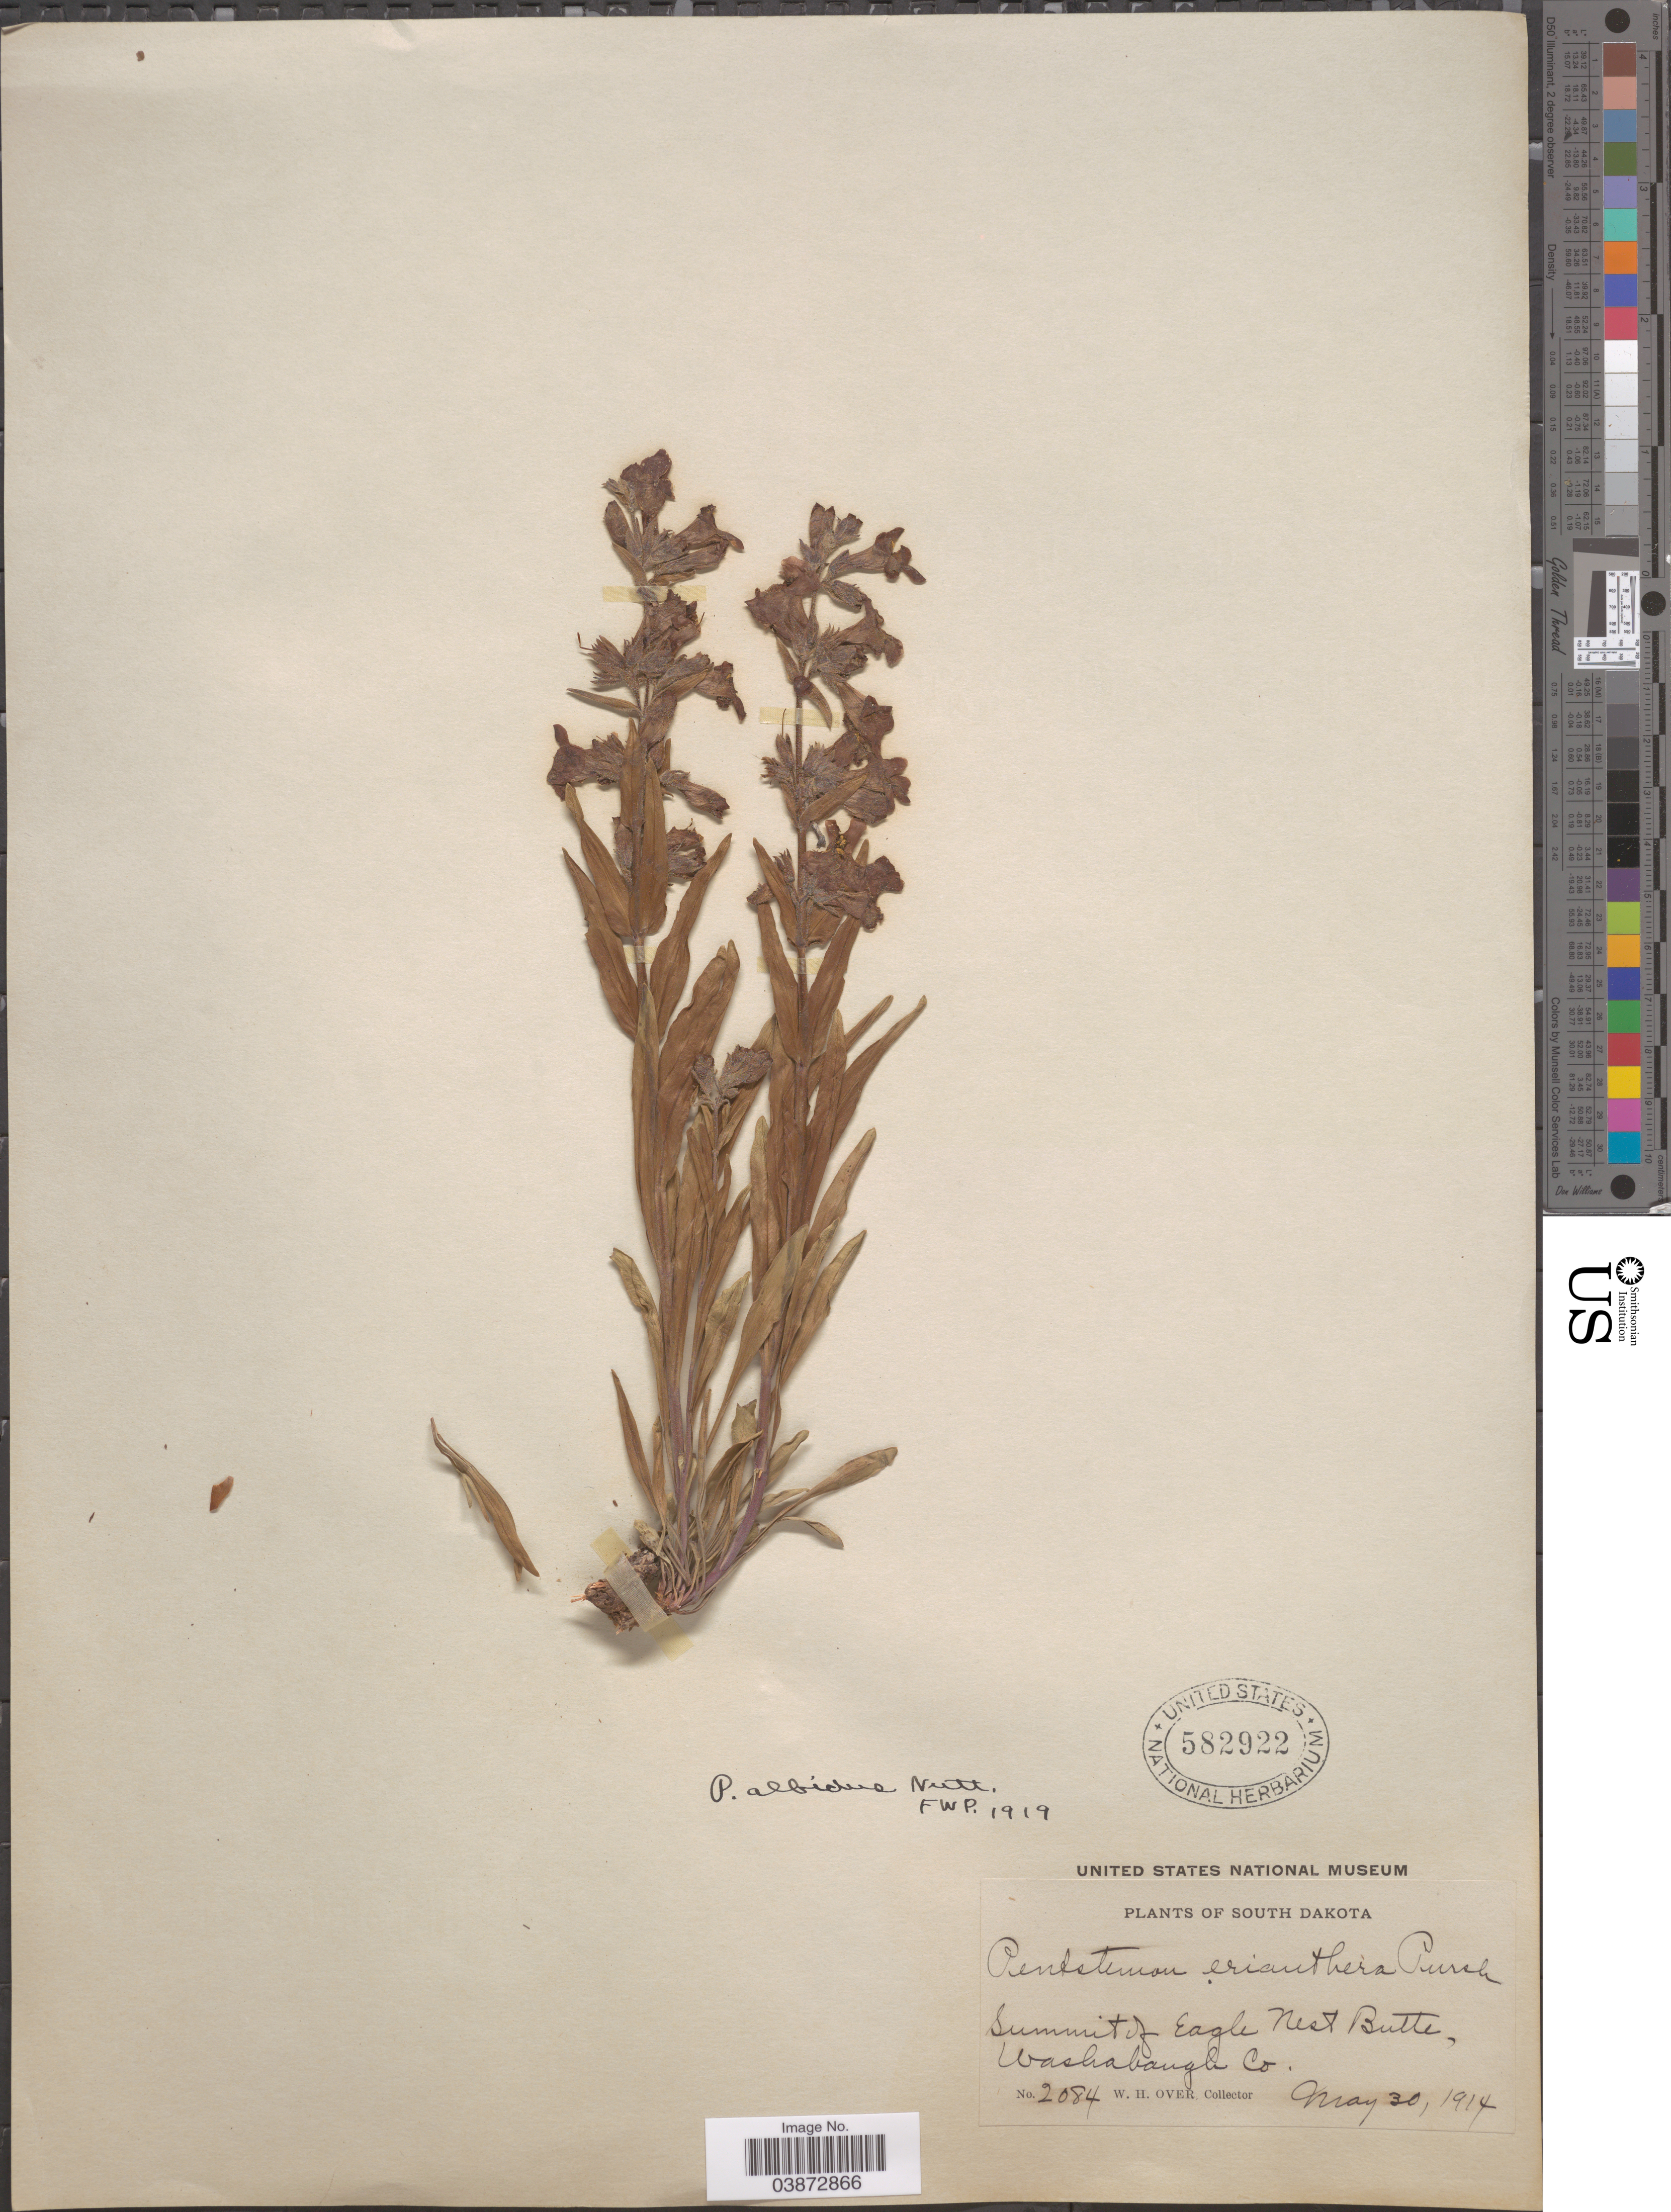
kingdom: Plantae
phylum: Tracheophyta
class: Magnoliopsida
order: Lamiales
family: Plantaginaceae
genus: Penstemon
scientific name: Penstemon albidus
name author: Nutt.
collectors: W. Over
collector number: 2084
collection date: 1914-05-30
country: United States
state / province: South Dakota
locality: Summit of Eagle Nest Butte, Washabaugh Co.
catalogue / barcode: US 582922